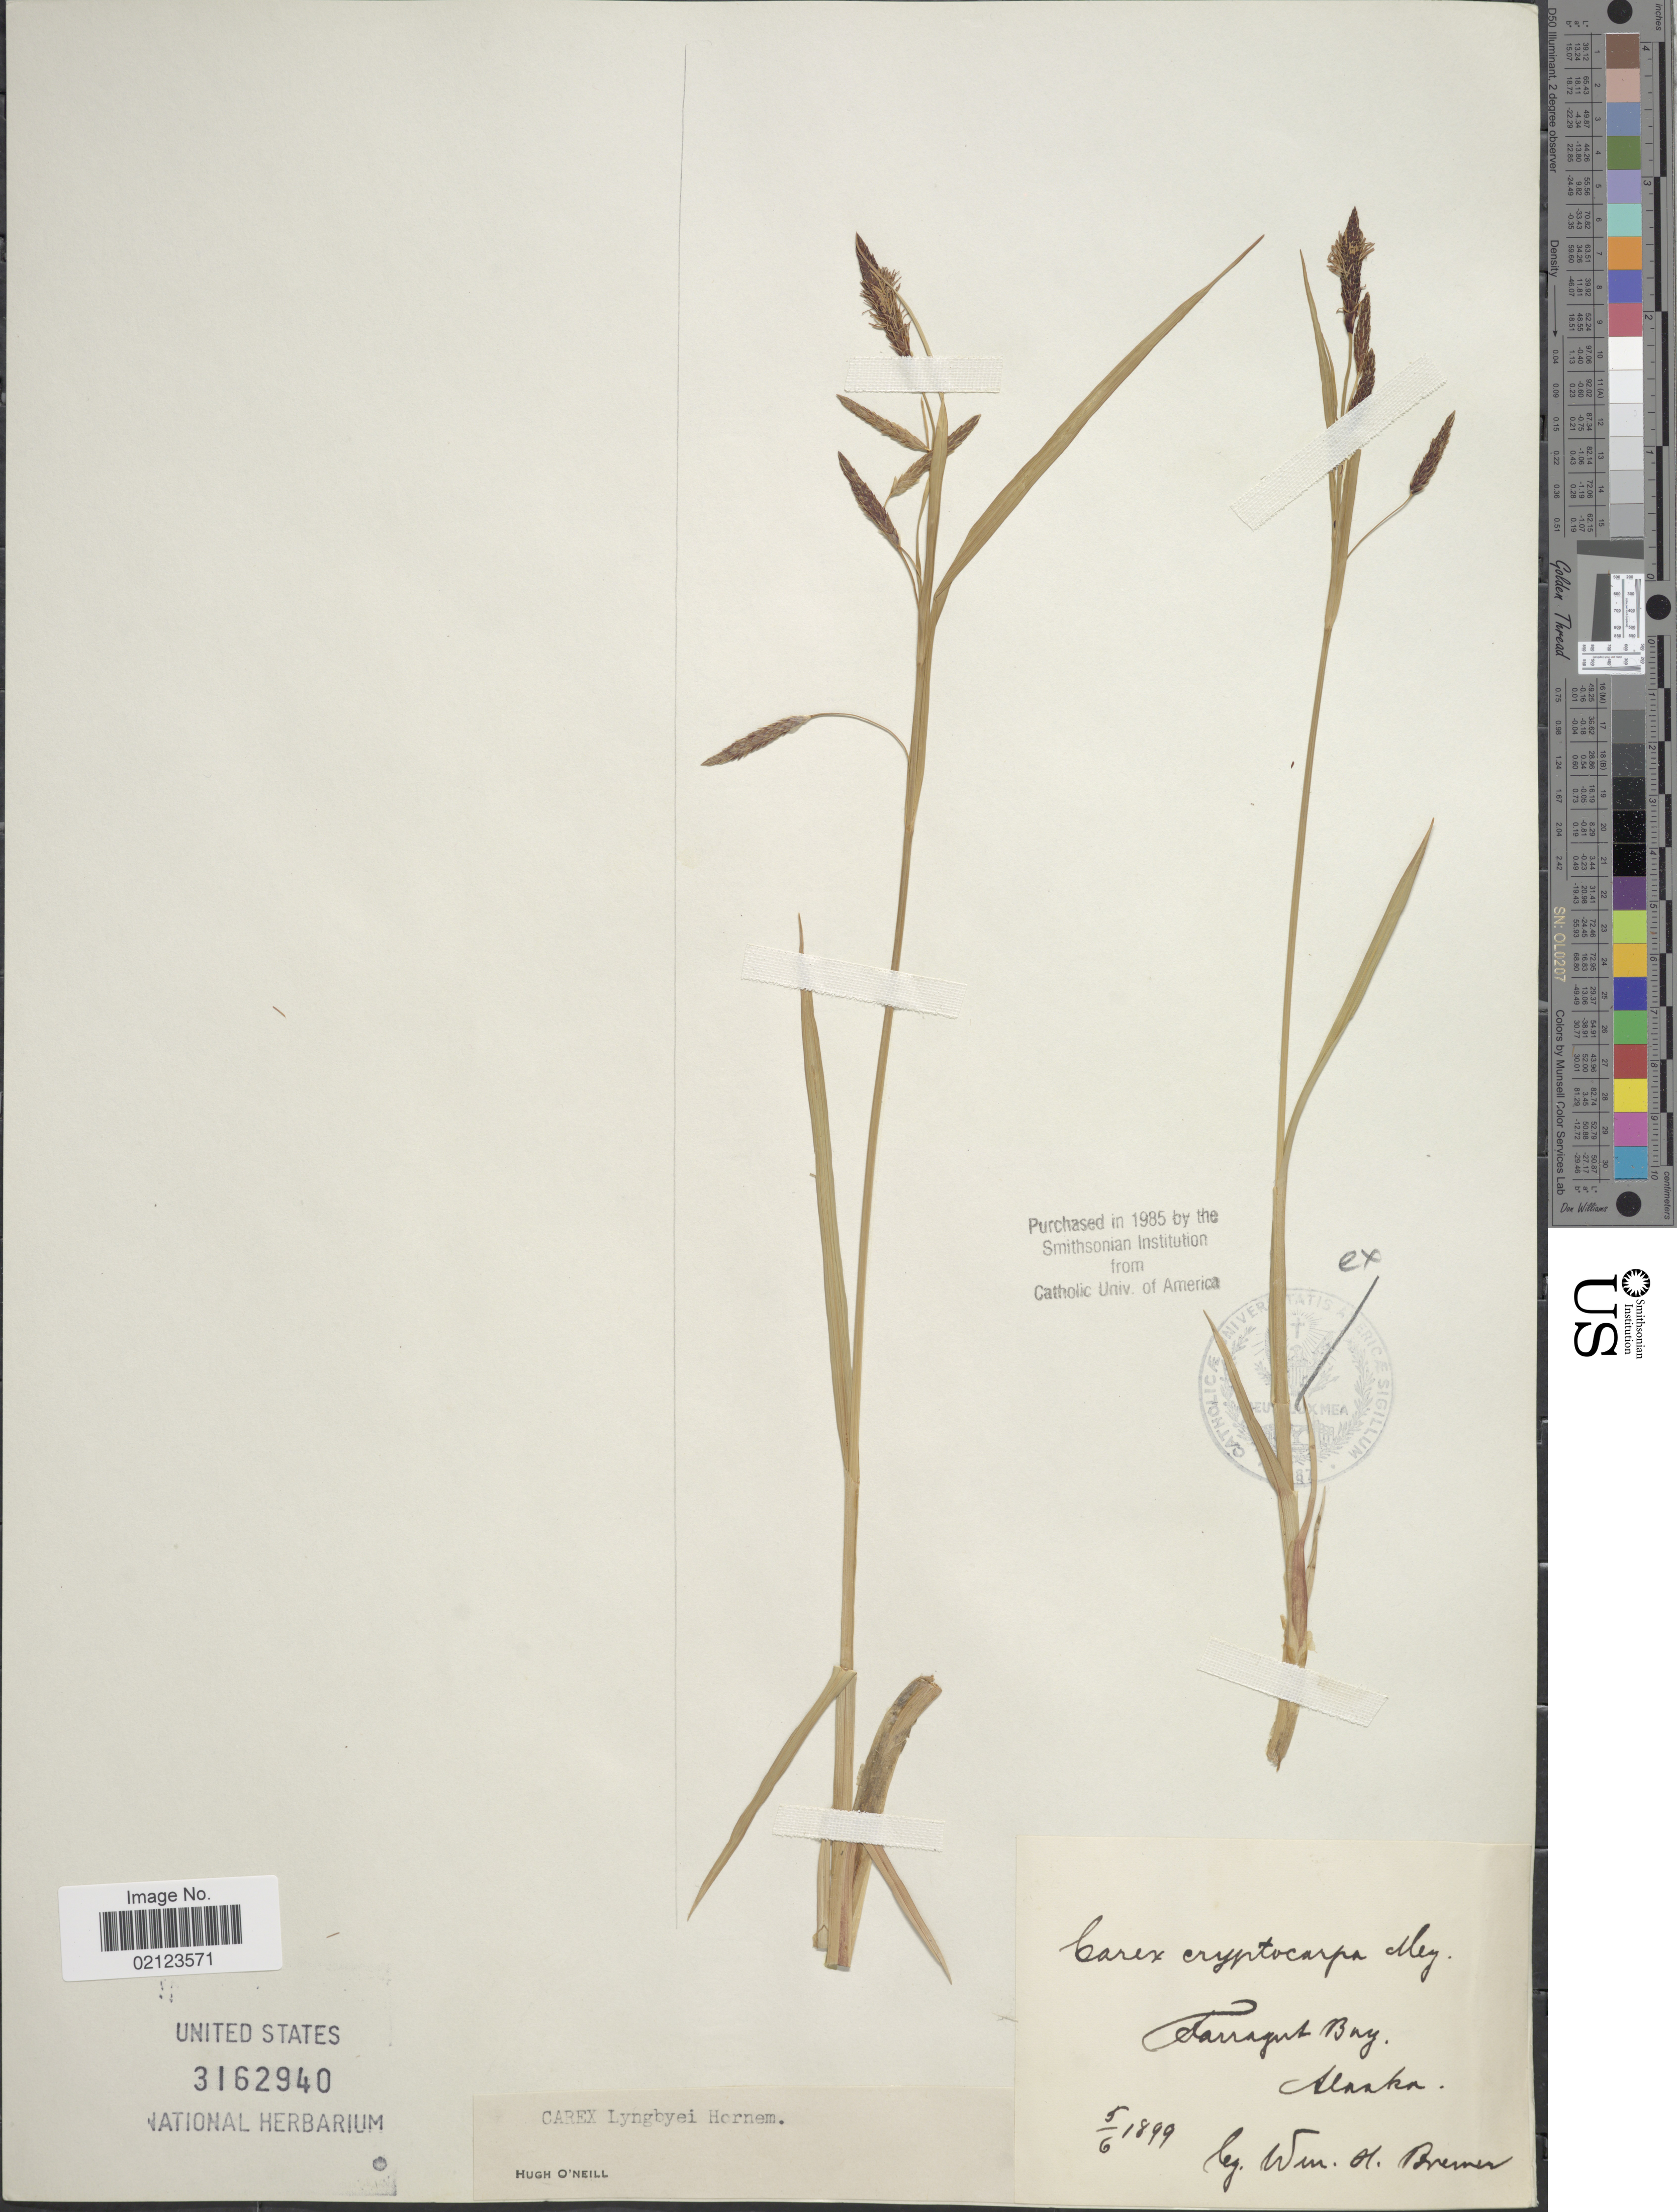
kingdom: Plantae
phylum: Tracheophyta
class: Liliopsida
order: Poales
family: Cyperaceae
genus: Carex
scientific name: Carex lyngbyei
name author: Hornem.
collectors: W. H. Brewer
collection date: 1899-06-05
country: United States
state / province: Alaska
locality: Farragut Bay, Alaska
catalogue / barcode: US 3162940